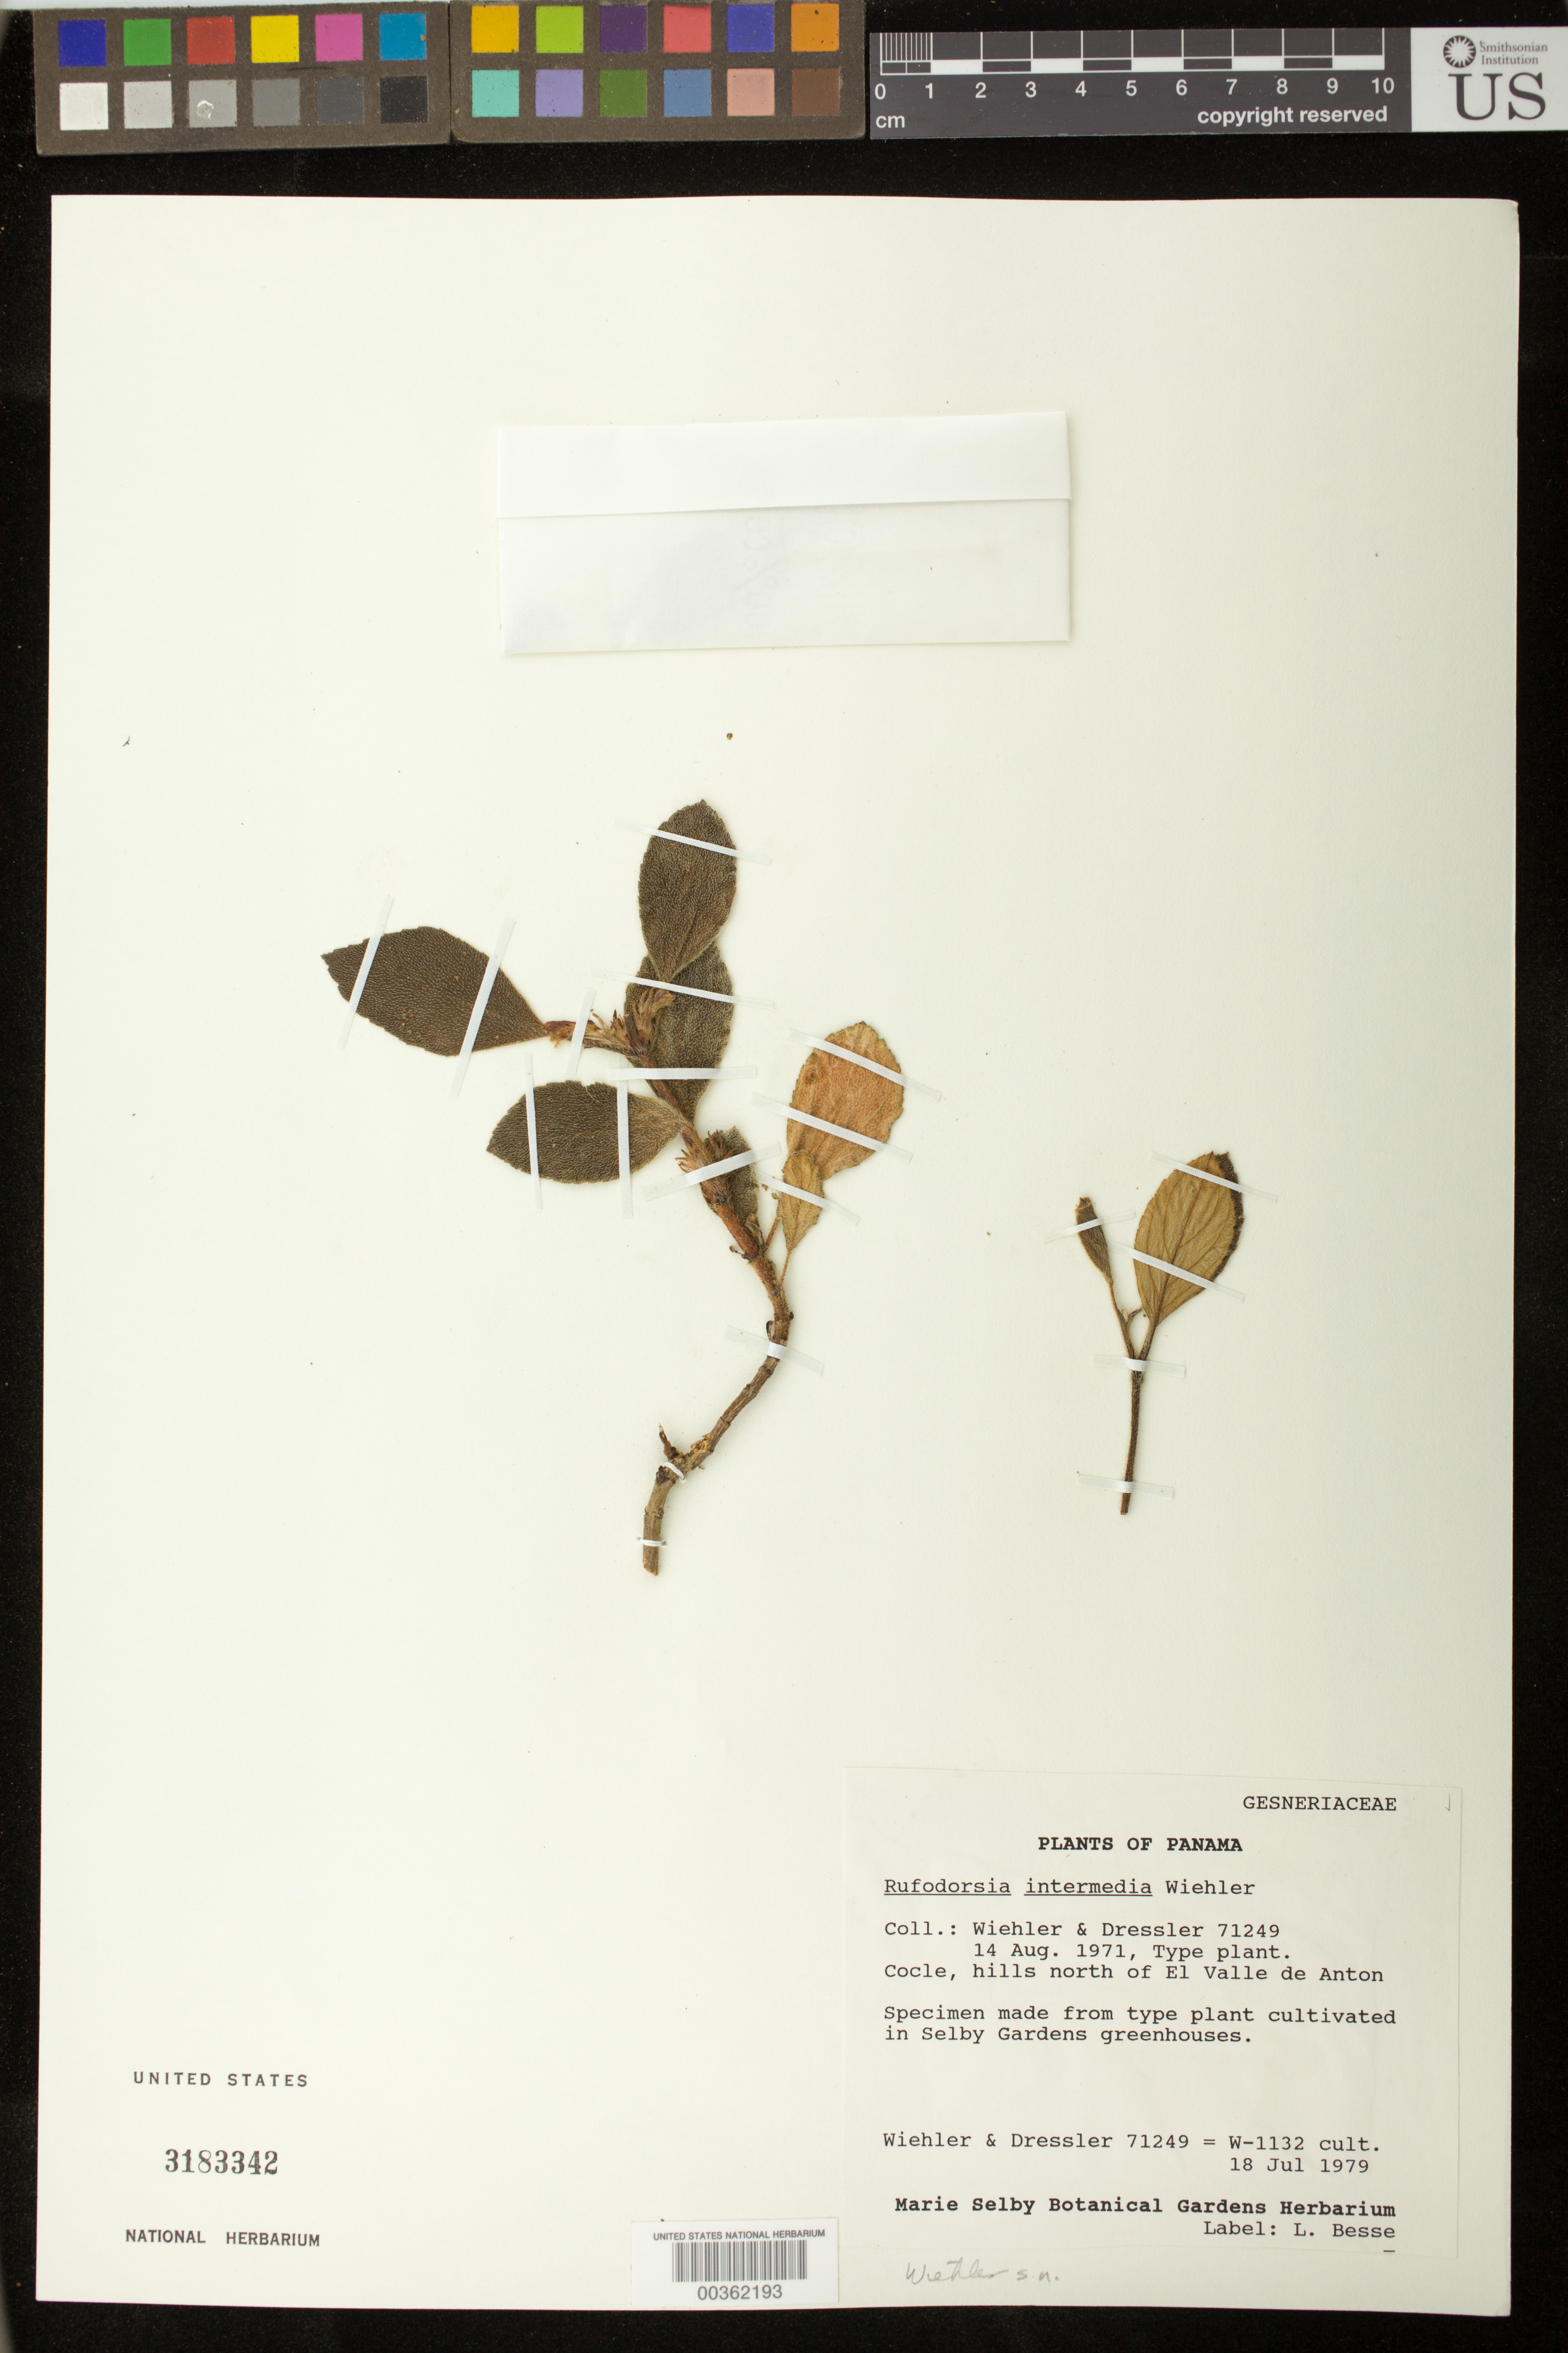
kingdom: Plantae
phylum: Tracheophyta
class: Magnoliopsida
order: Lamiales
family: Gesneriaceae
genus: Rufodorsia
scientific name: Rufodorsia intermedia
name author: Wiehler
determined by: Clark, J. L., (SEL), The Marie Selby Botanical Garden (UNITED STATES)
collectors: H. J. Wiehler & R. Dressler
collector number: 71249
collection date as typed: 18 Jul 1979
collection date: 1979-07-18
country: Panama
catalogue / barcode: US 3183342